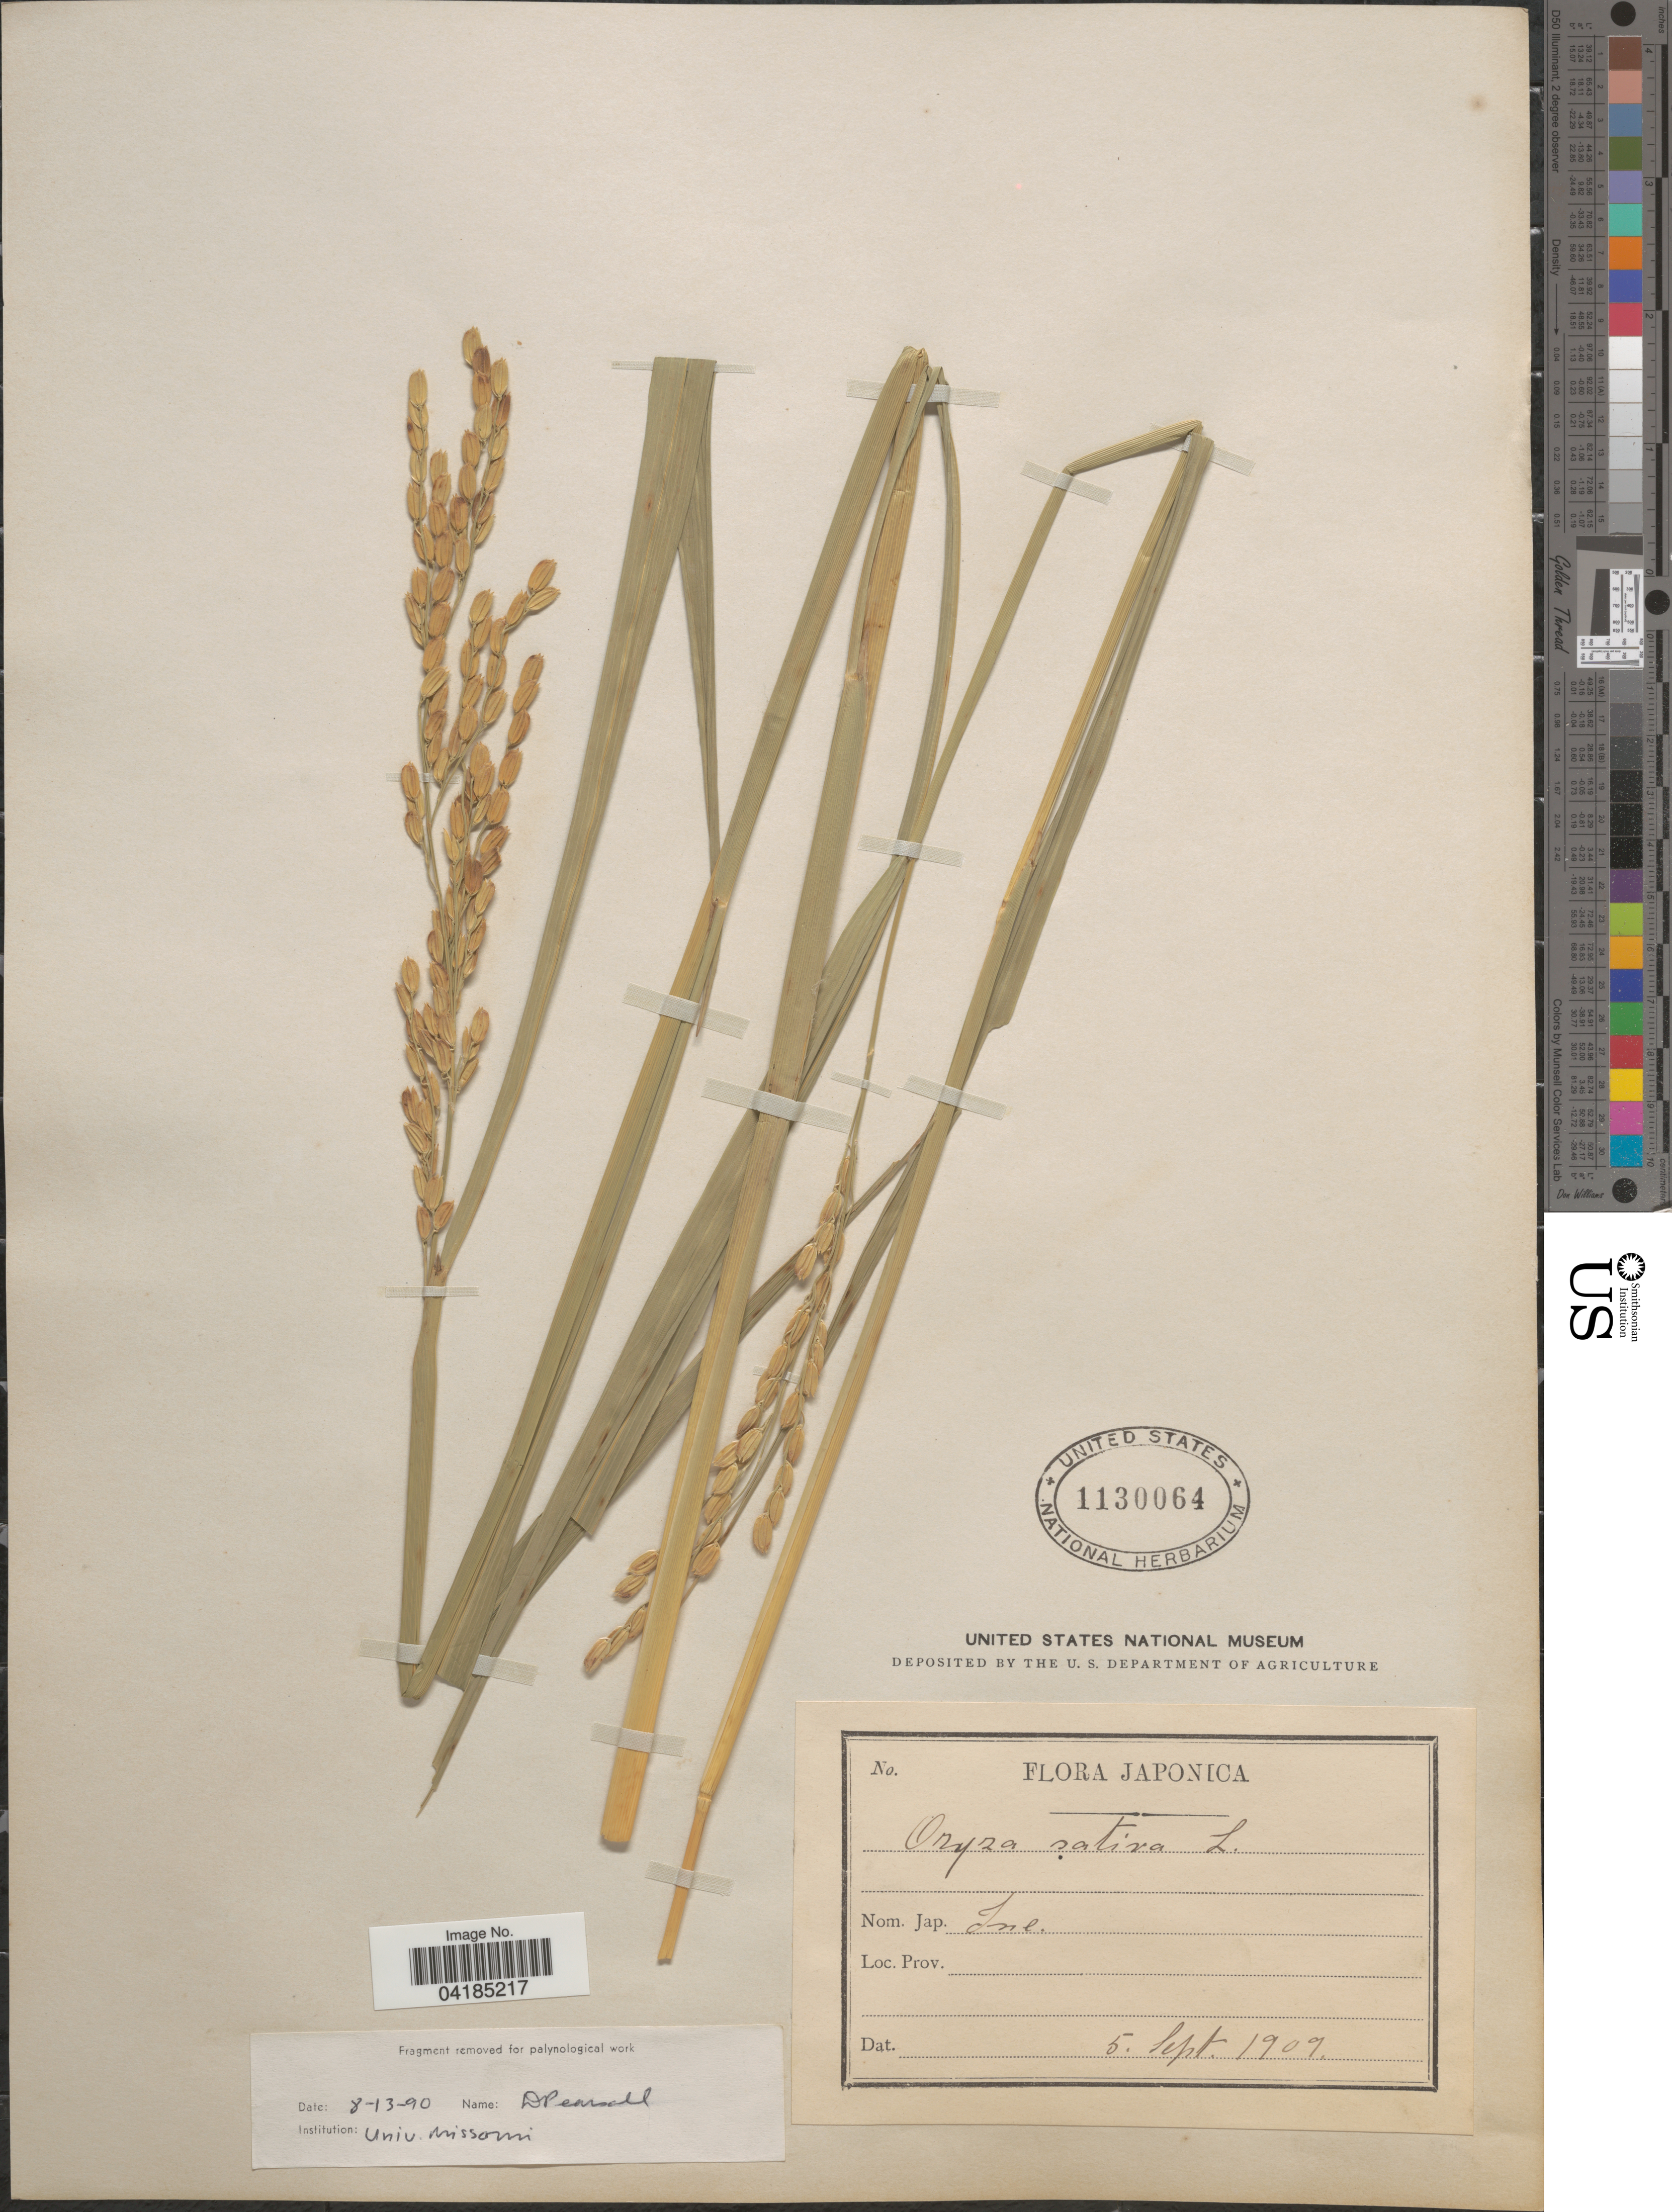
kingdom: Plantae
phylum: Tracheophyta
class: Liliopsida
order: Poales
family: Poaceae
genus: Oryza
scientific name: Oryza sativa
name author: L.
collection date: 1909-09-05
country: Japan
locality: Ine.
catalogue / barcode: US 1130064